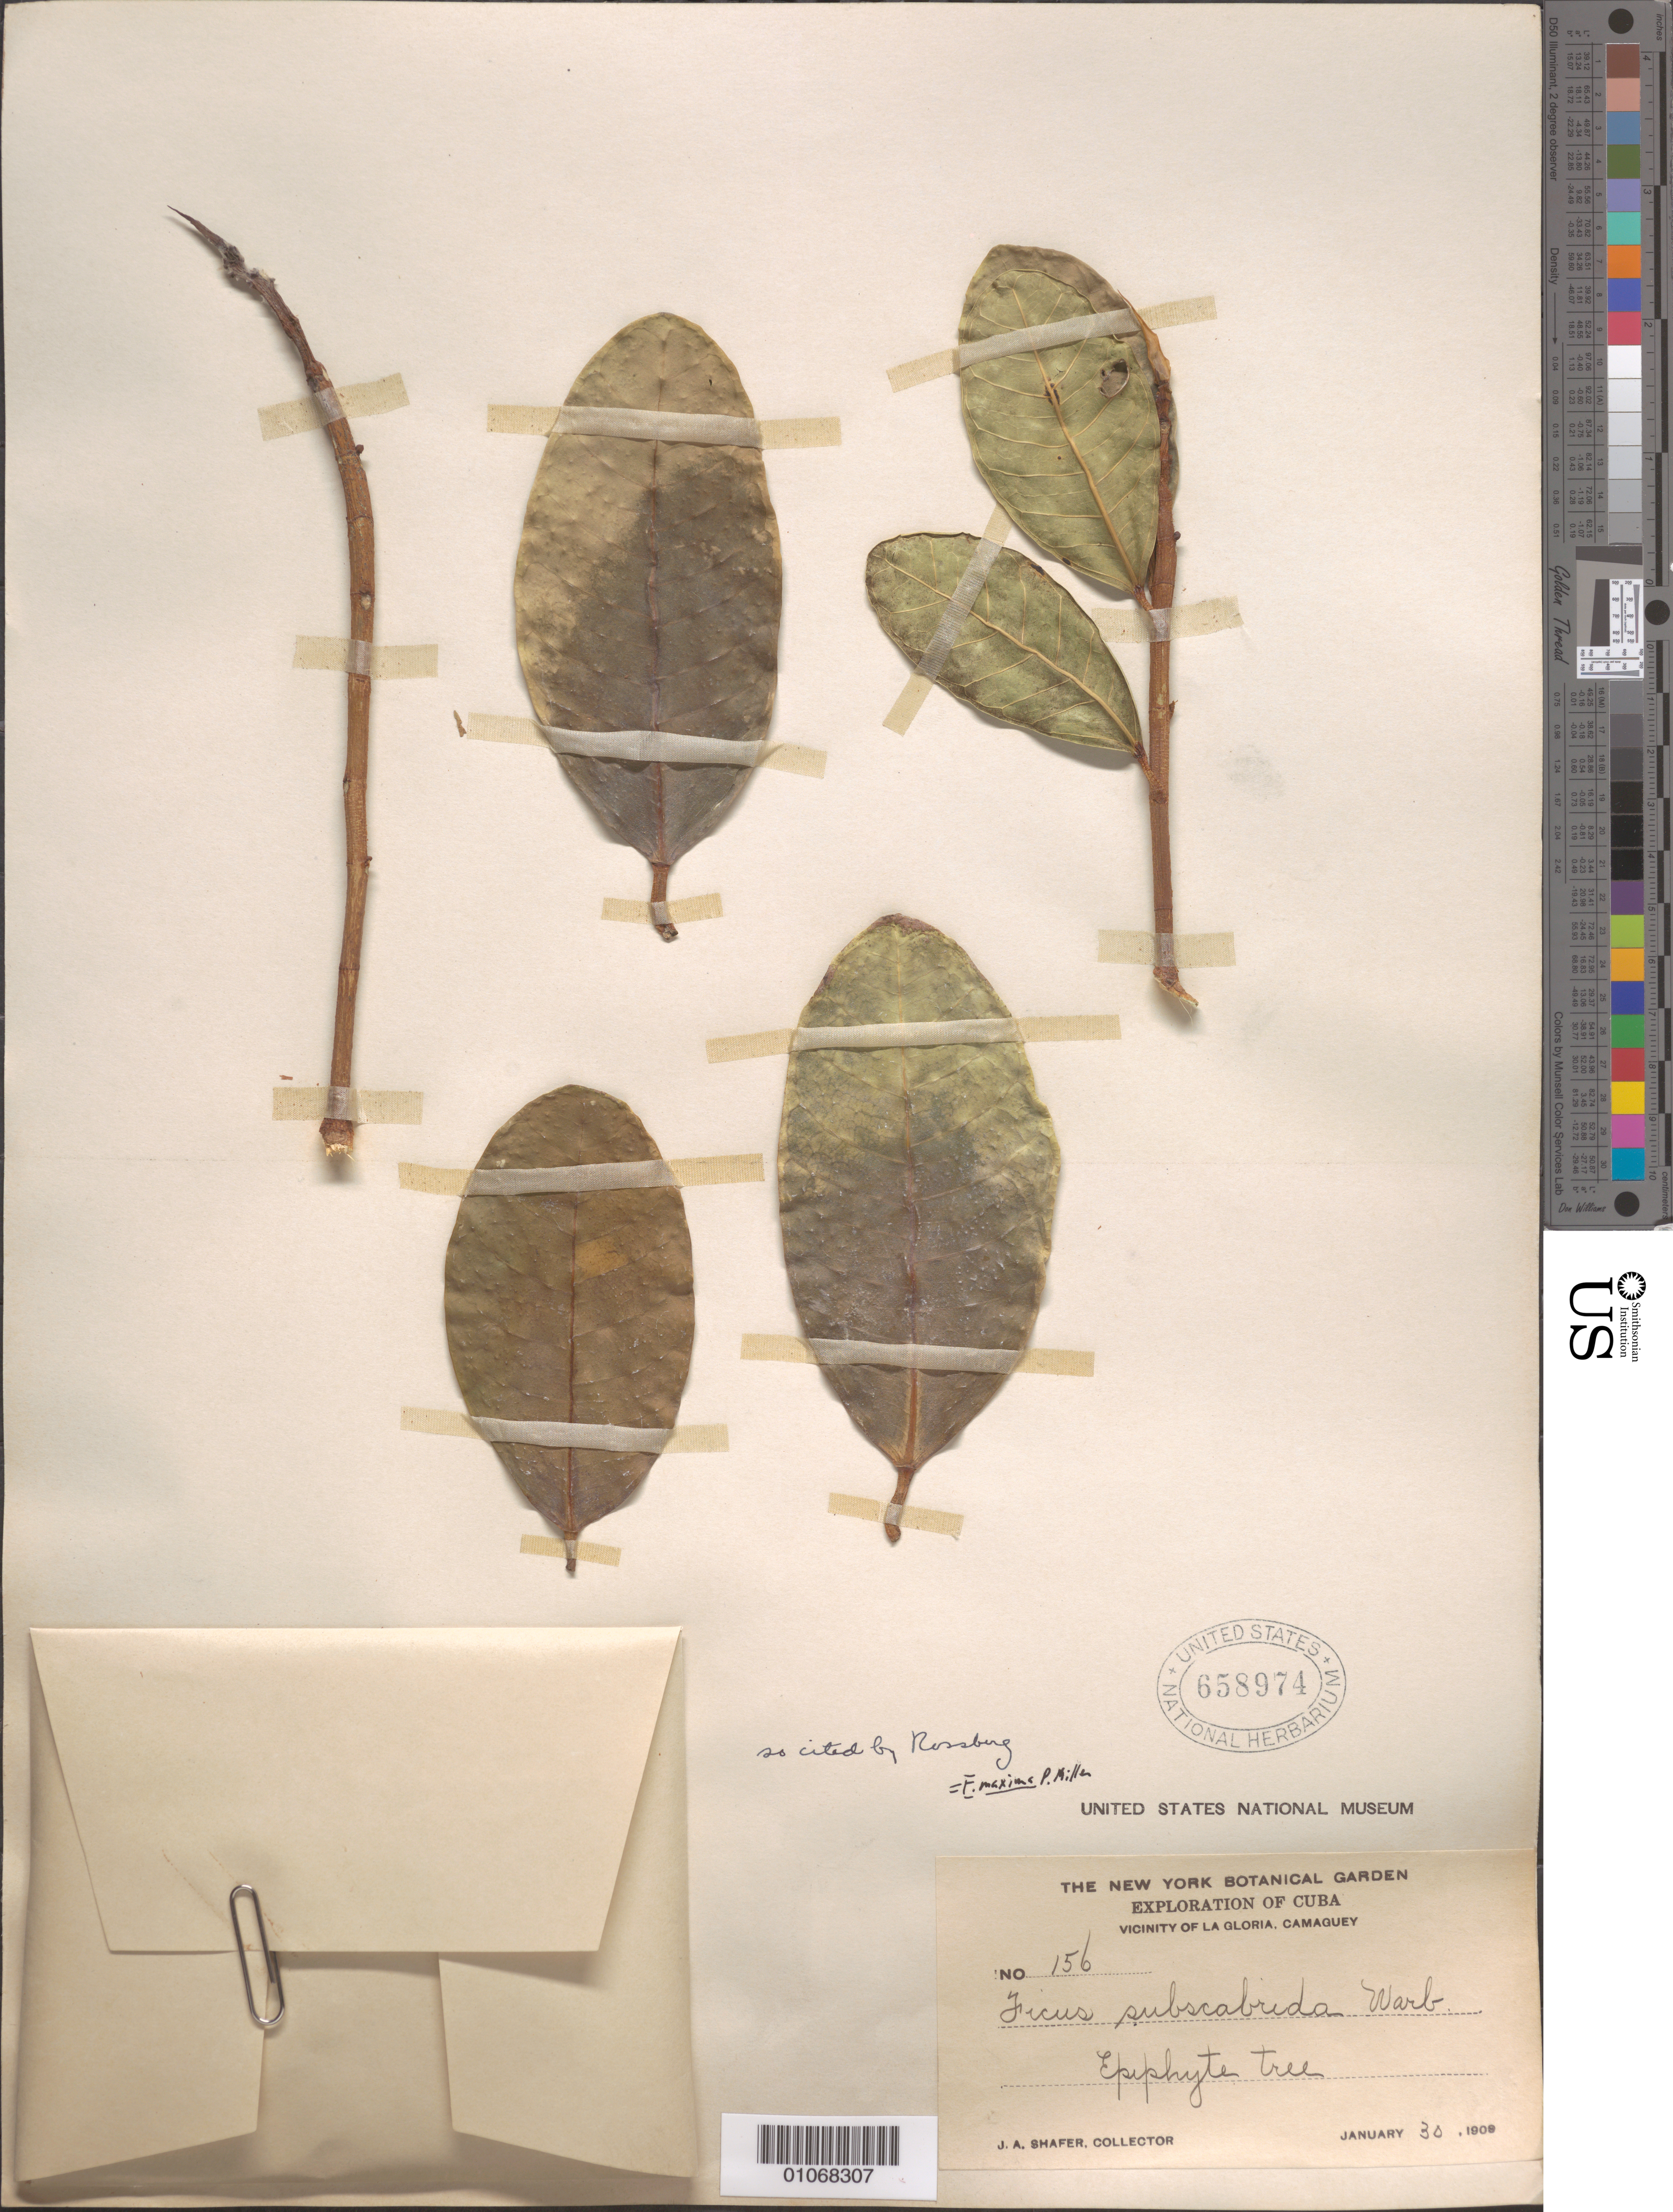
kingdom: Plantae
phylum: Tracheophyta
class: Magnoliopsida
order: Rosales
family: Moraceae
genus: Ficus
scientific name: Ficus maxima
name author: Mill.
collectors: J. A. Shafer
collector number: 156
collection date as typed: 26 Jan 1909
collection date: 1909-01-26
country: Cuba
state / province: Camagüey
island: Cuba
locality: Vicinity of La Gloria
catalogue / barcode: US 658974